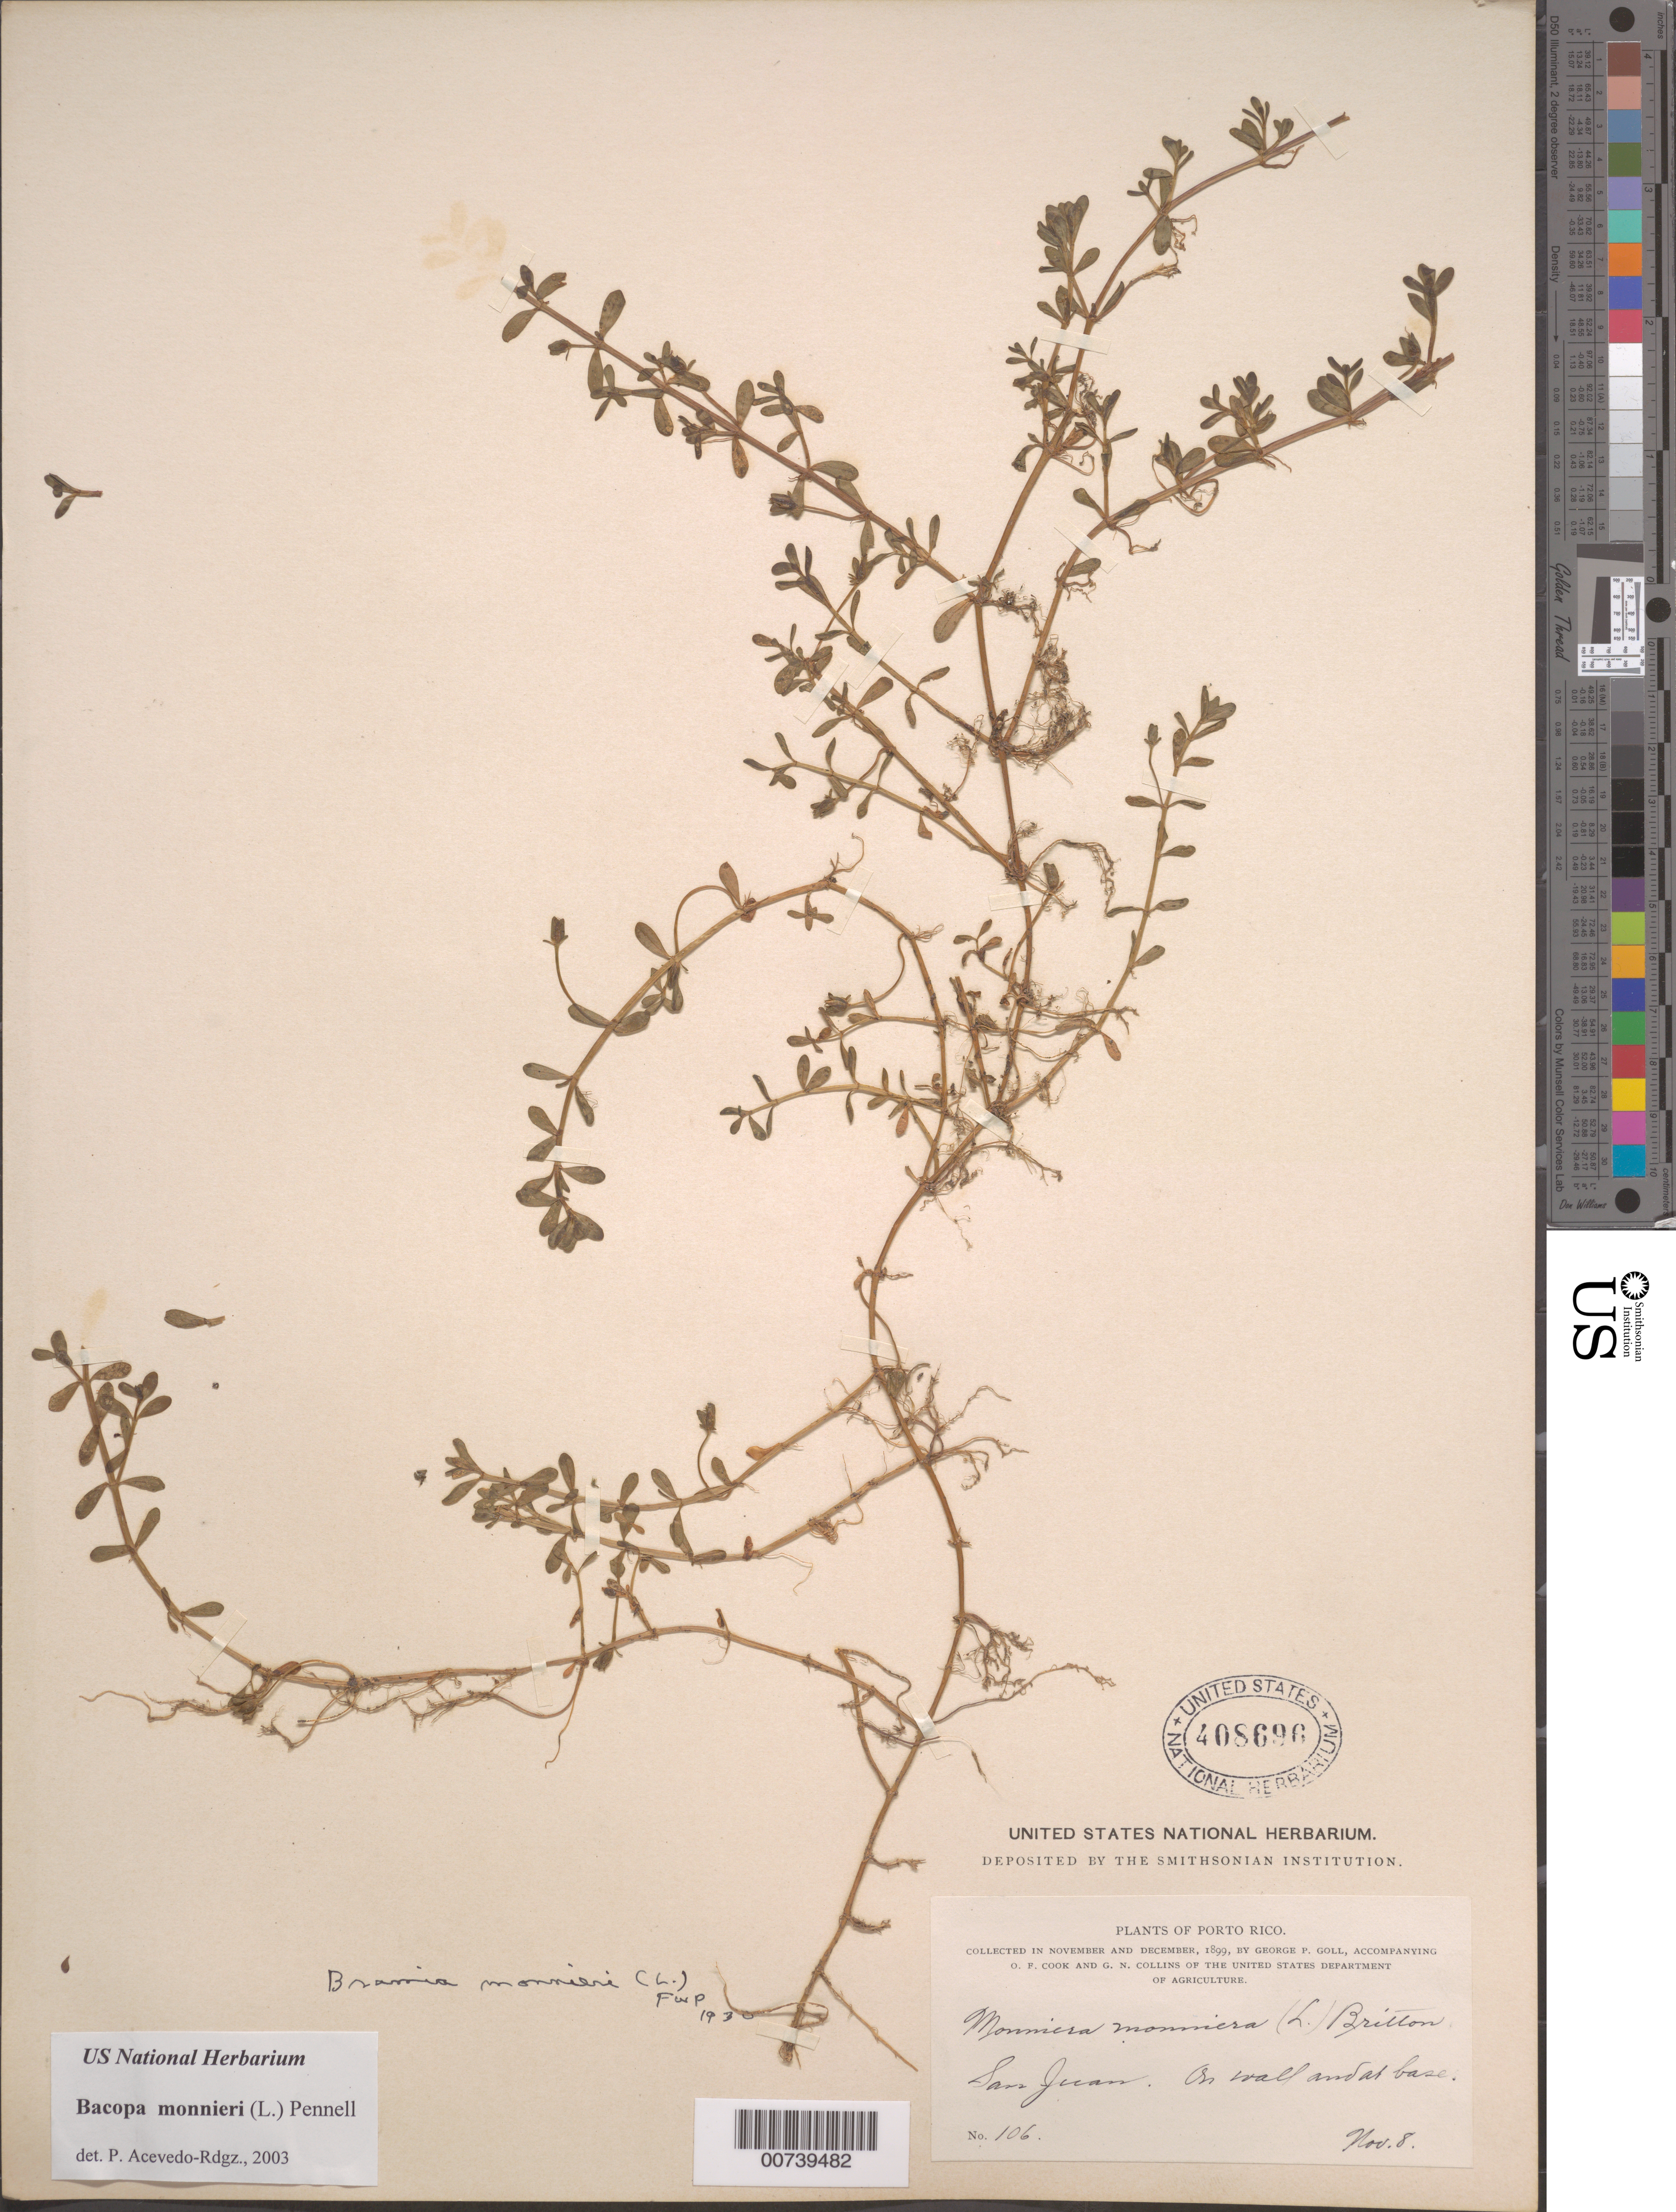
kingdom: Plantae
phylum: Tracheophyta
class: Magnoliopsida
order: Lamiales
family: Plantaginaceae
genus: Bacopa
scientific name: Bacopa monnieri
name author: (L.) Wettst.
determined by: Acevedo-Rodríguez, P., (BOT), Smithsonian Institution - National Museum of Natural History (UNITED STATES)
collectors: G. Goll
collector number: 106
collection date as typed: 08 Nov 1899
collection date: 1899-11-08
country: Puerto Rico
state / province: San Juan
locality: San Juan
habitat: On wall and at base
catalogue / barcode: US 408696